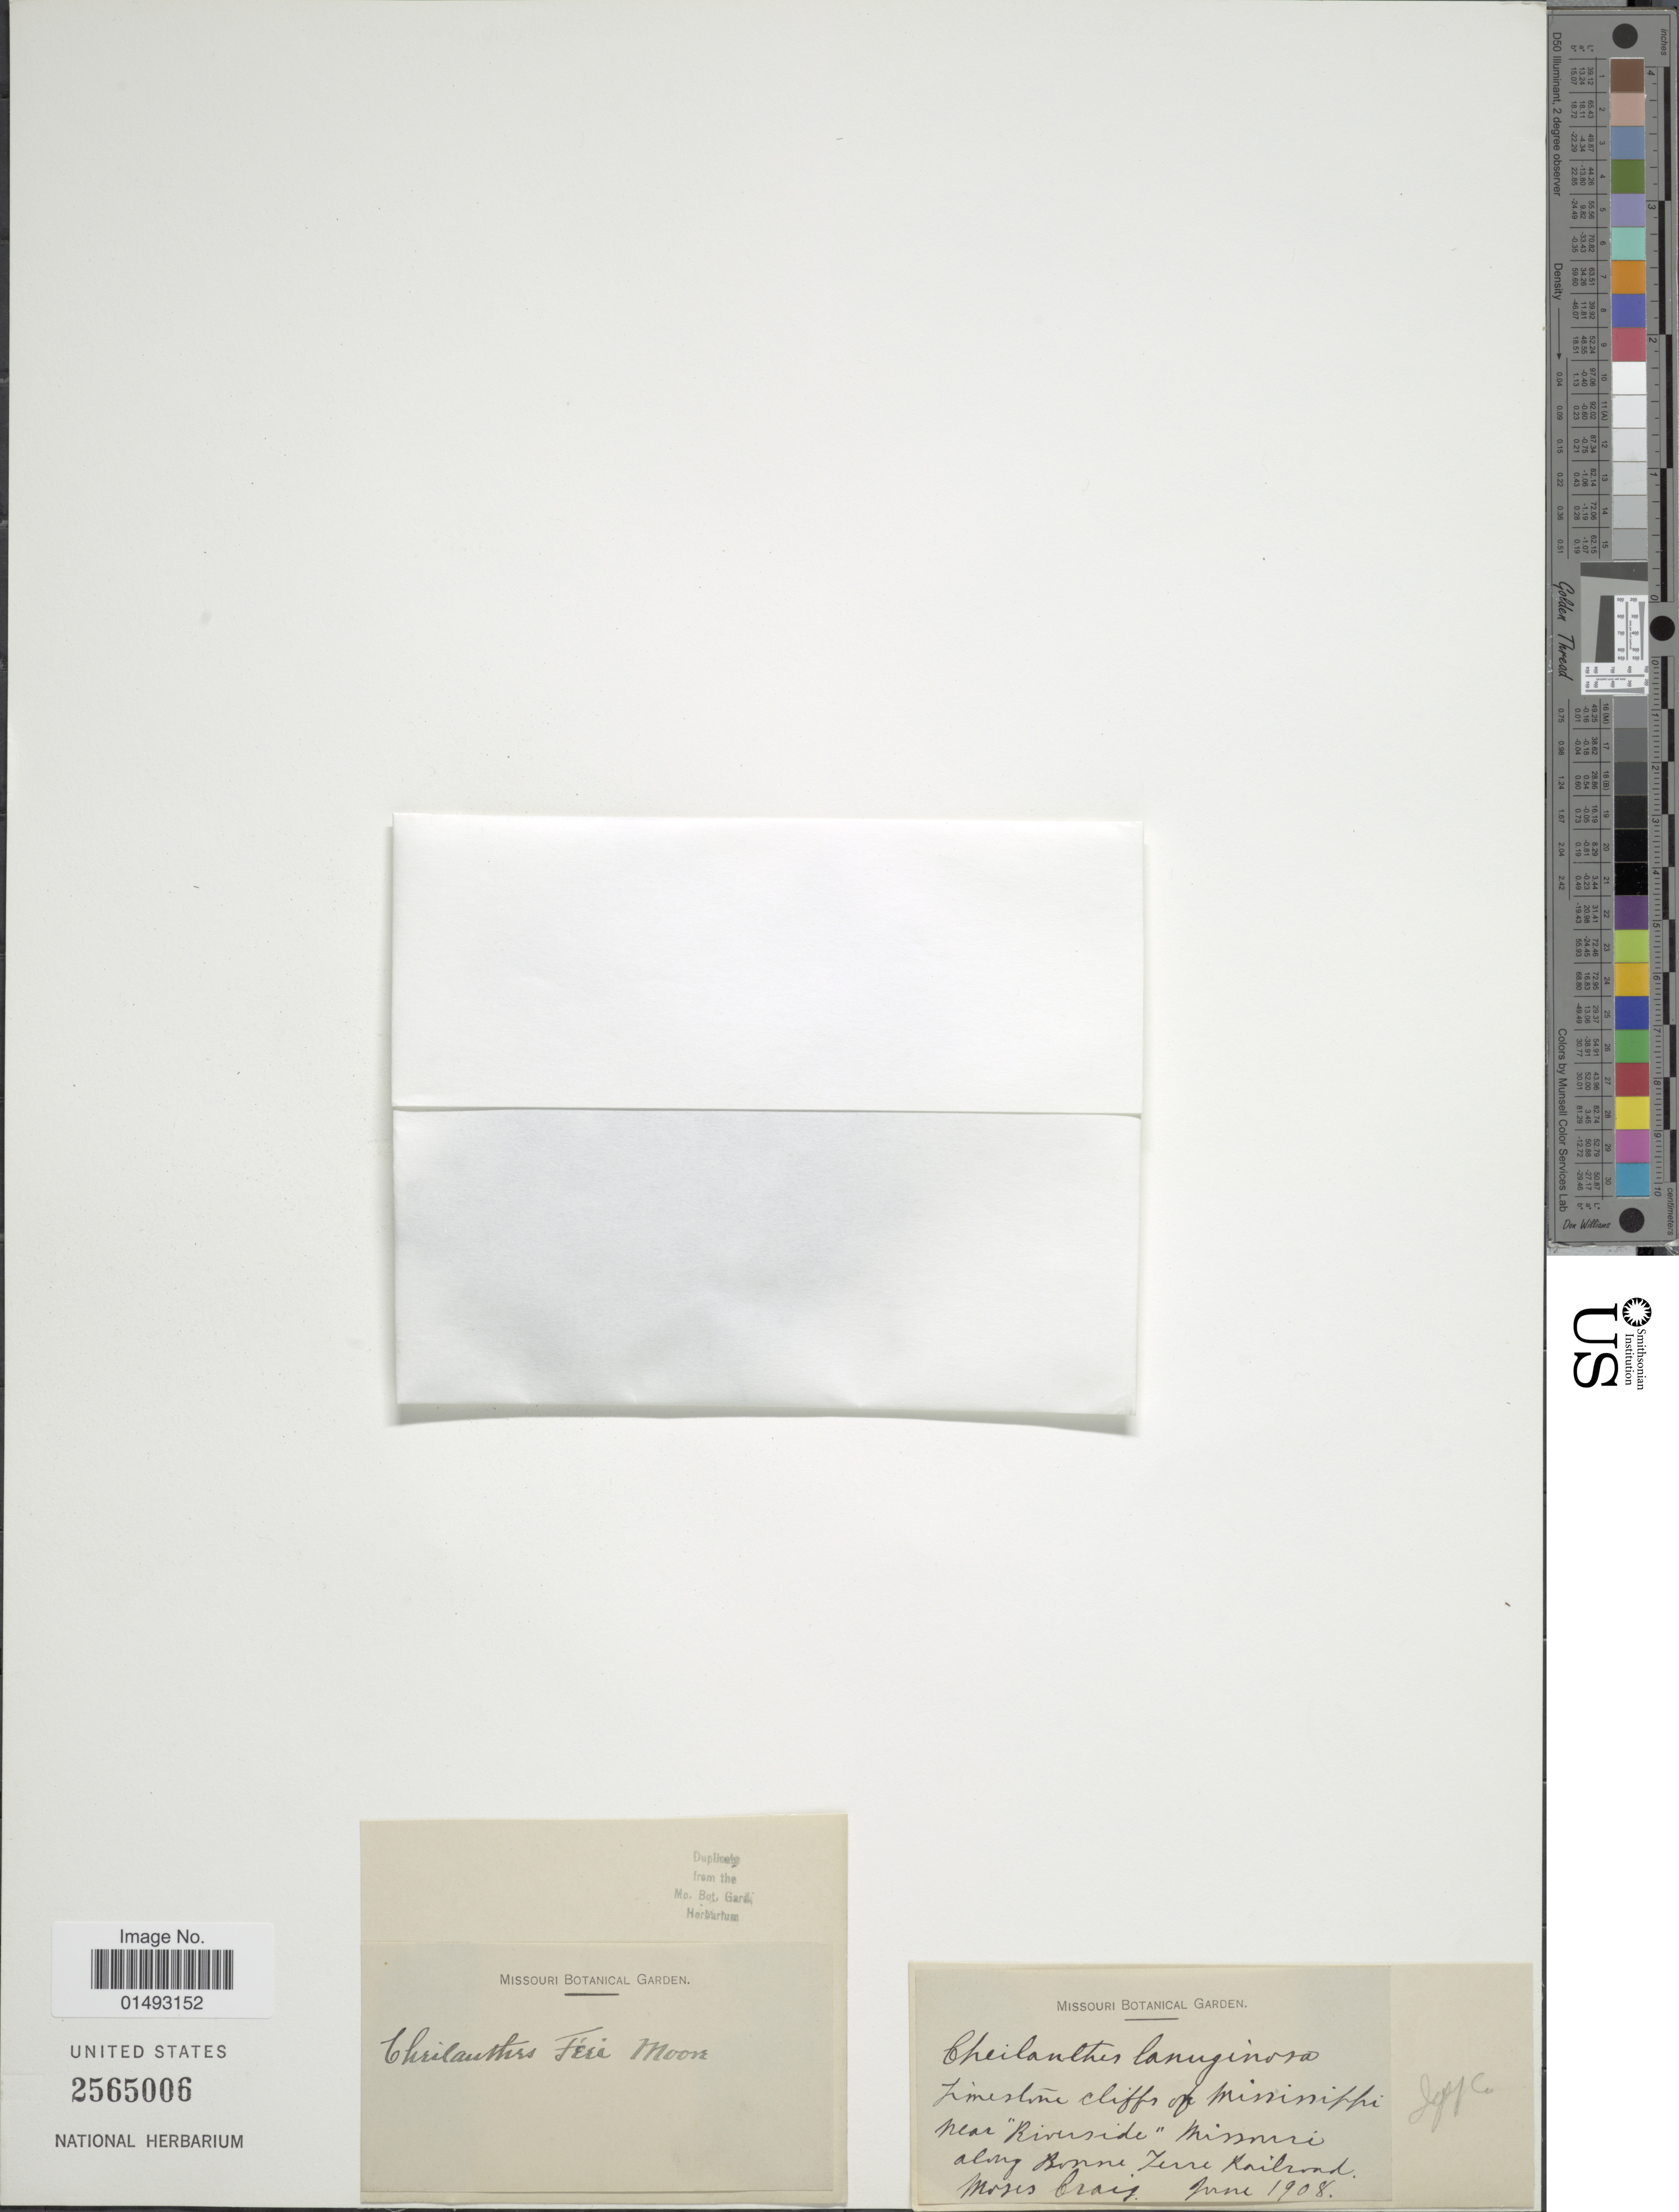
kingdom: Plantae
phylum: Tracheophyta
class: Polypodiopsida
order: Polypodiales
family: Pteridaceae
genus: Myriopteris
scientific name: Myriopteris gracilis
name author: Fée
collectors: M. Craig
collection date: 1908-06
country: United States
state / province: Missouri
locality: Limestone cliffs of Mississippi near 'Riverside' Missouri along Bonne Jerre Railroad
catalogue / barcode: US 2565006